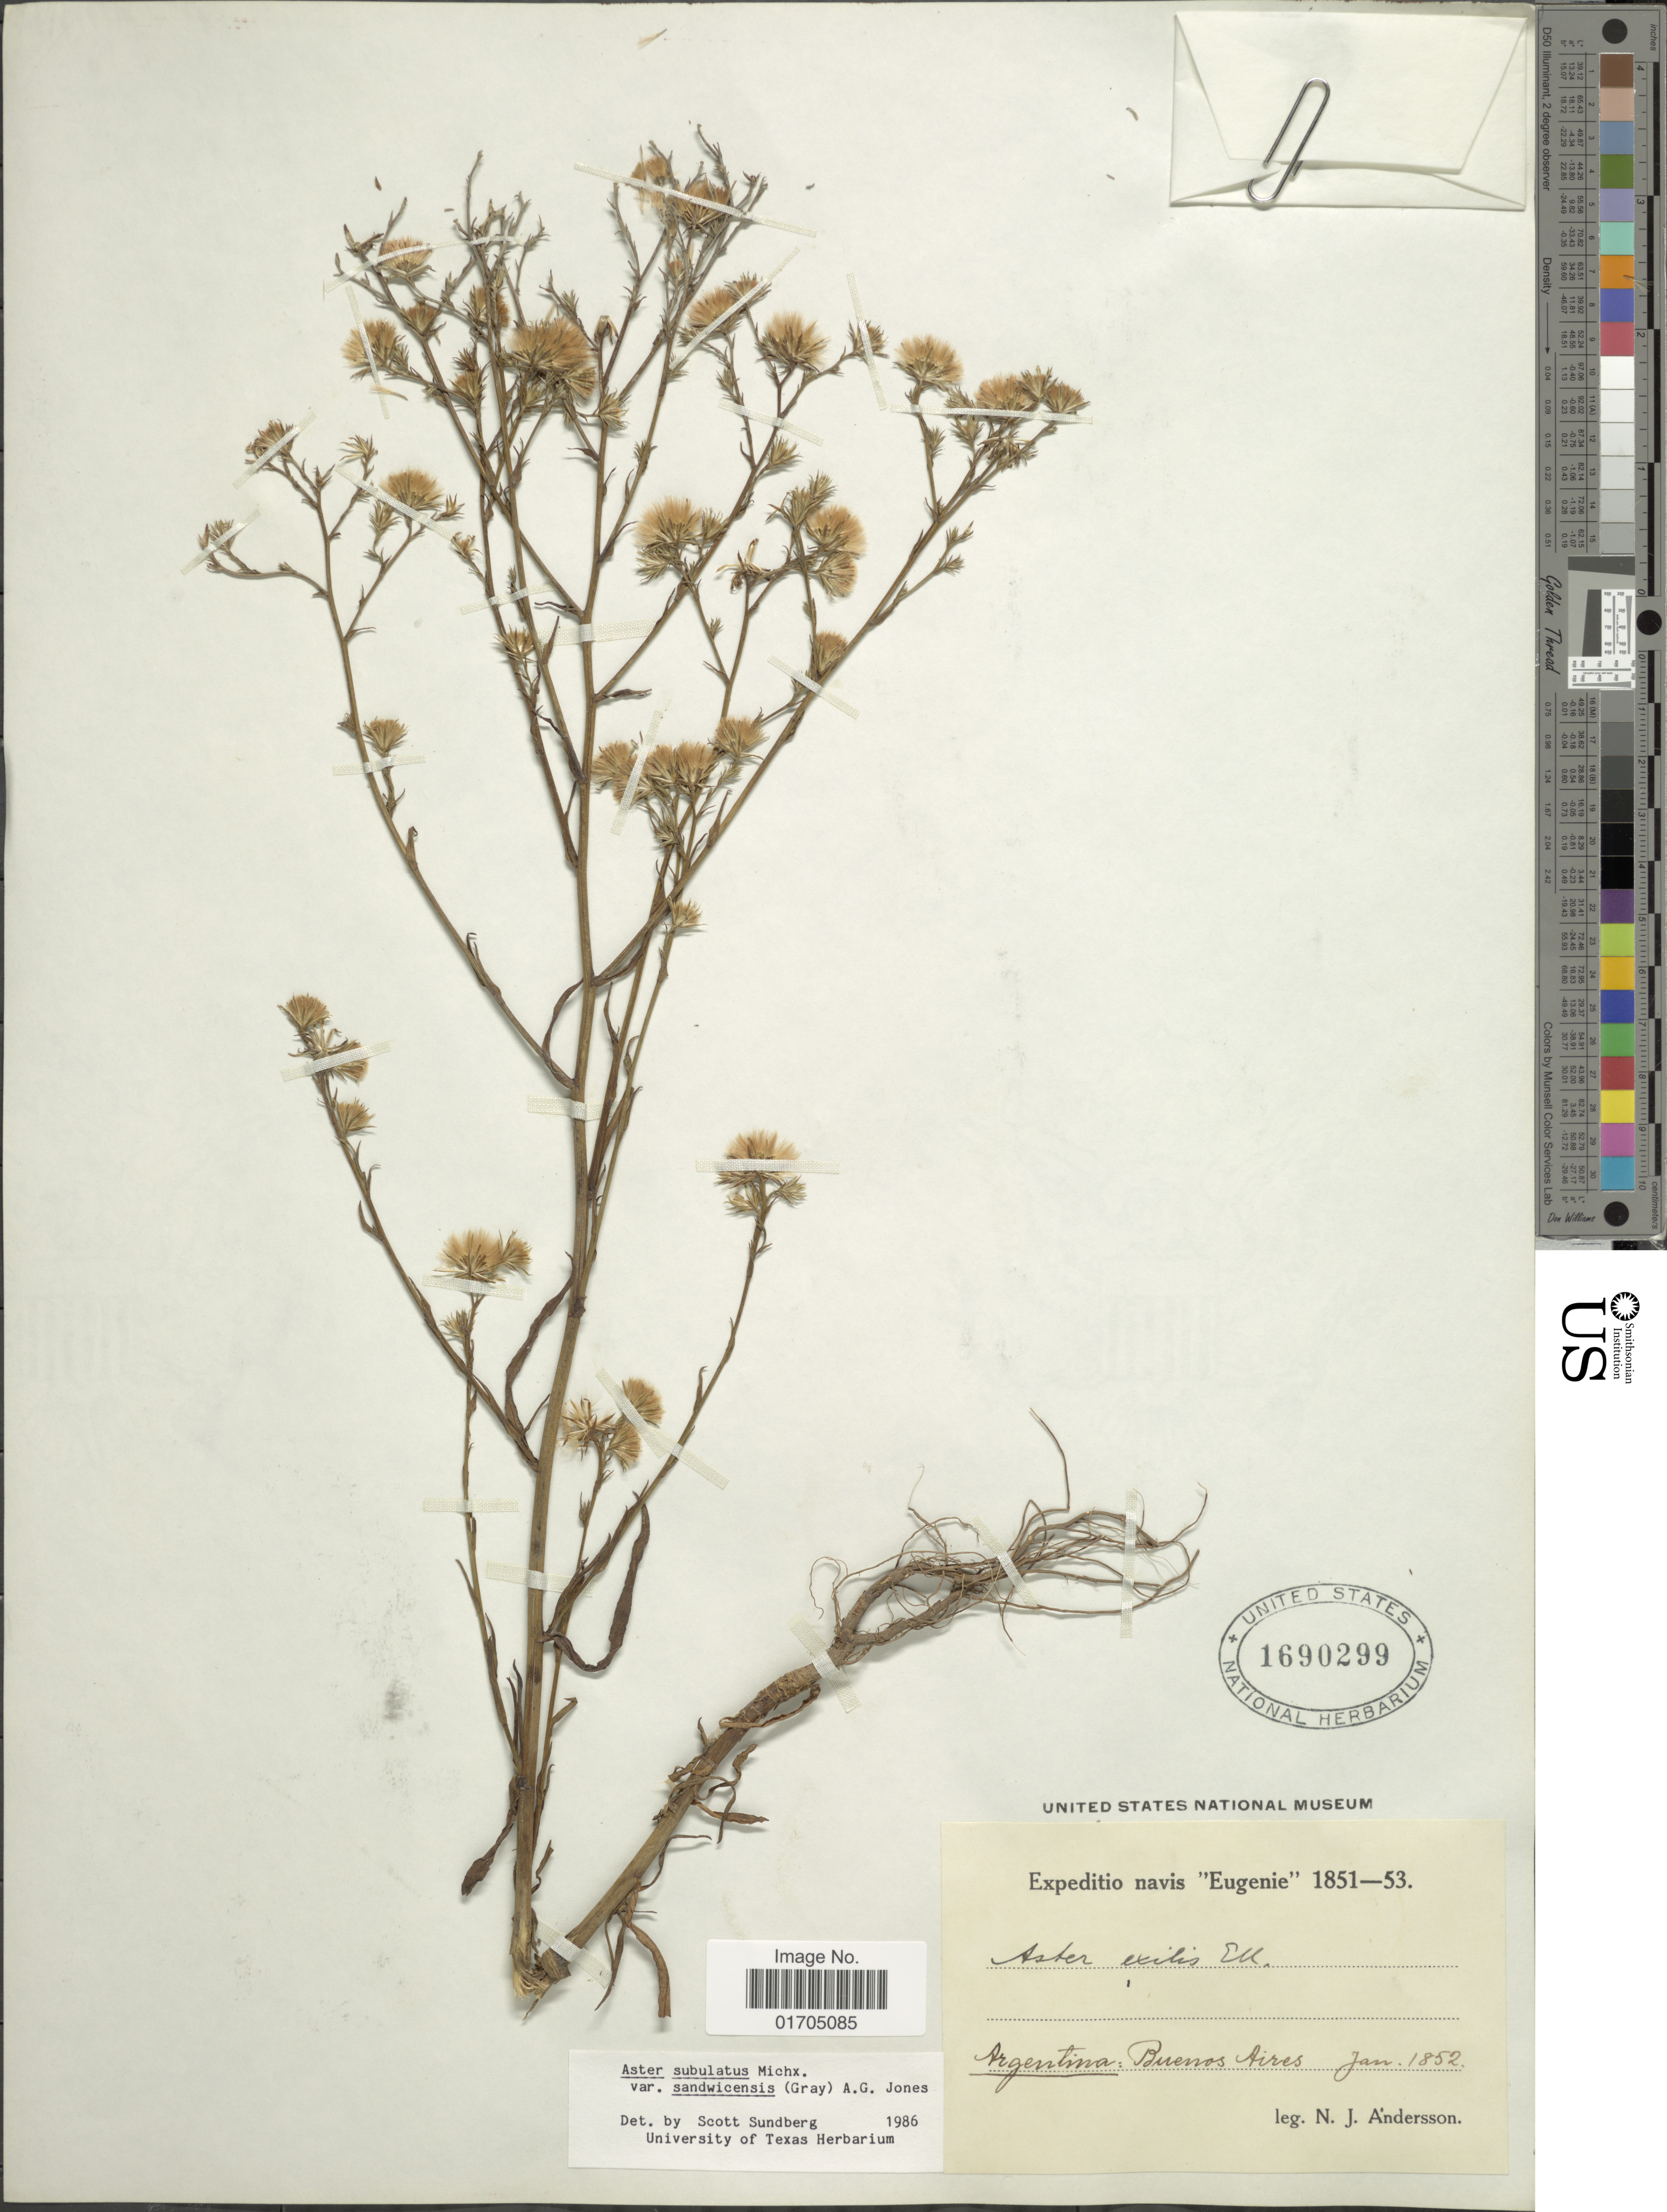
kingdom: Plantae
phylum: Tracheophyta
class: Magnoliopsida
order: Asterales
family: Asteraceae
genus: Symphyotrichum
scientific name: Symphyotrichum subulatum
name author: (Michx.) G.L. Nesom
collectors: N. J. Andersson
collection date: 1852-01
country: Argentina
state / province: Buenos Aires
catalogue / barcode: US 1690299